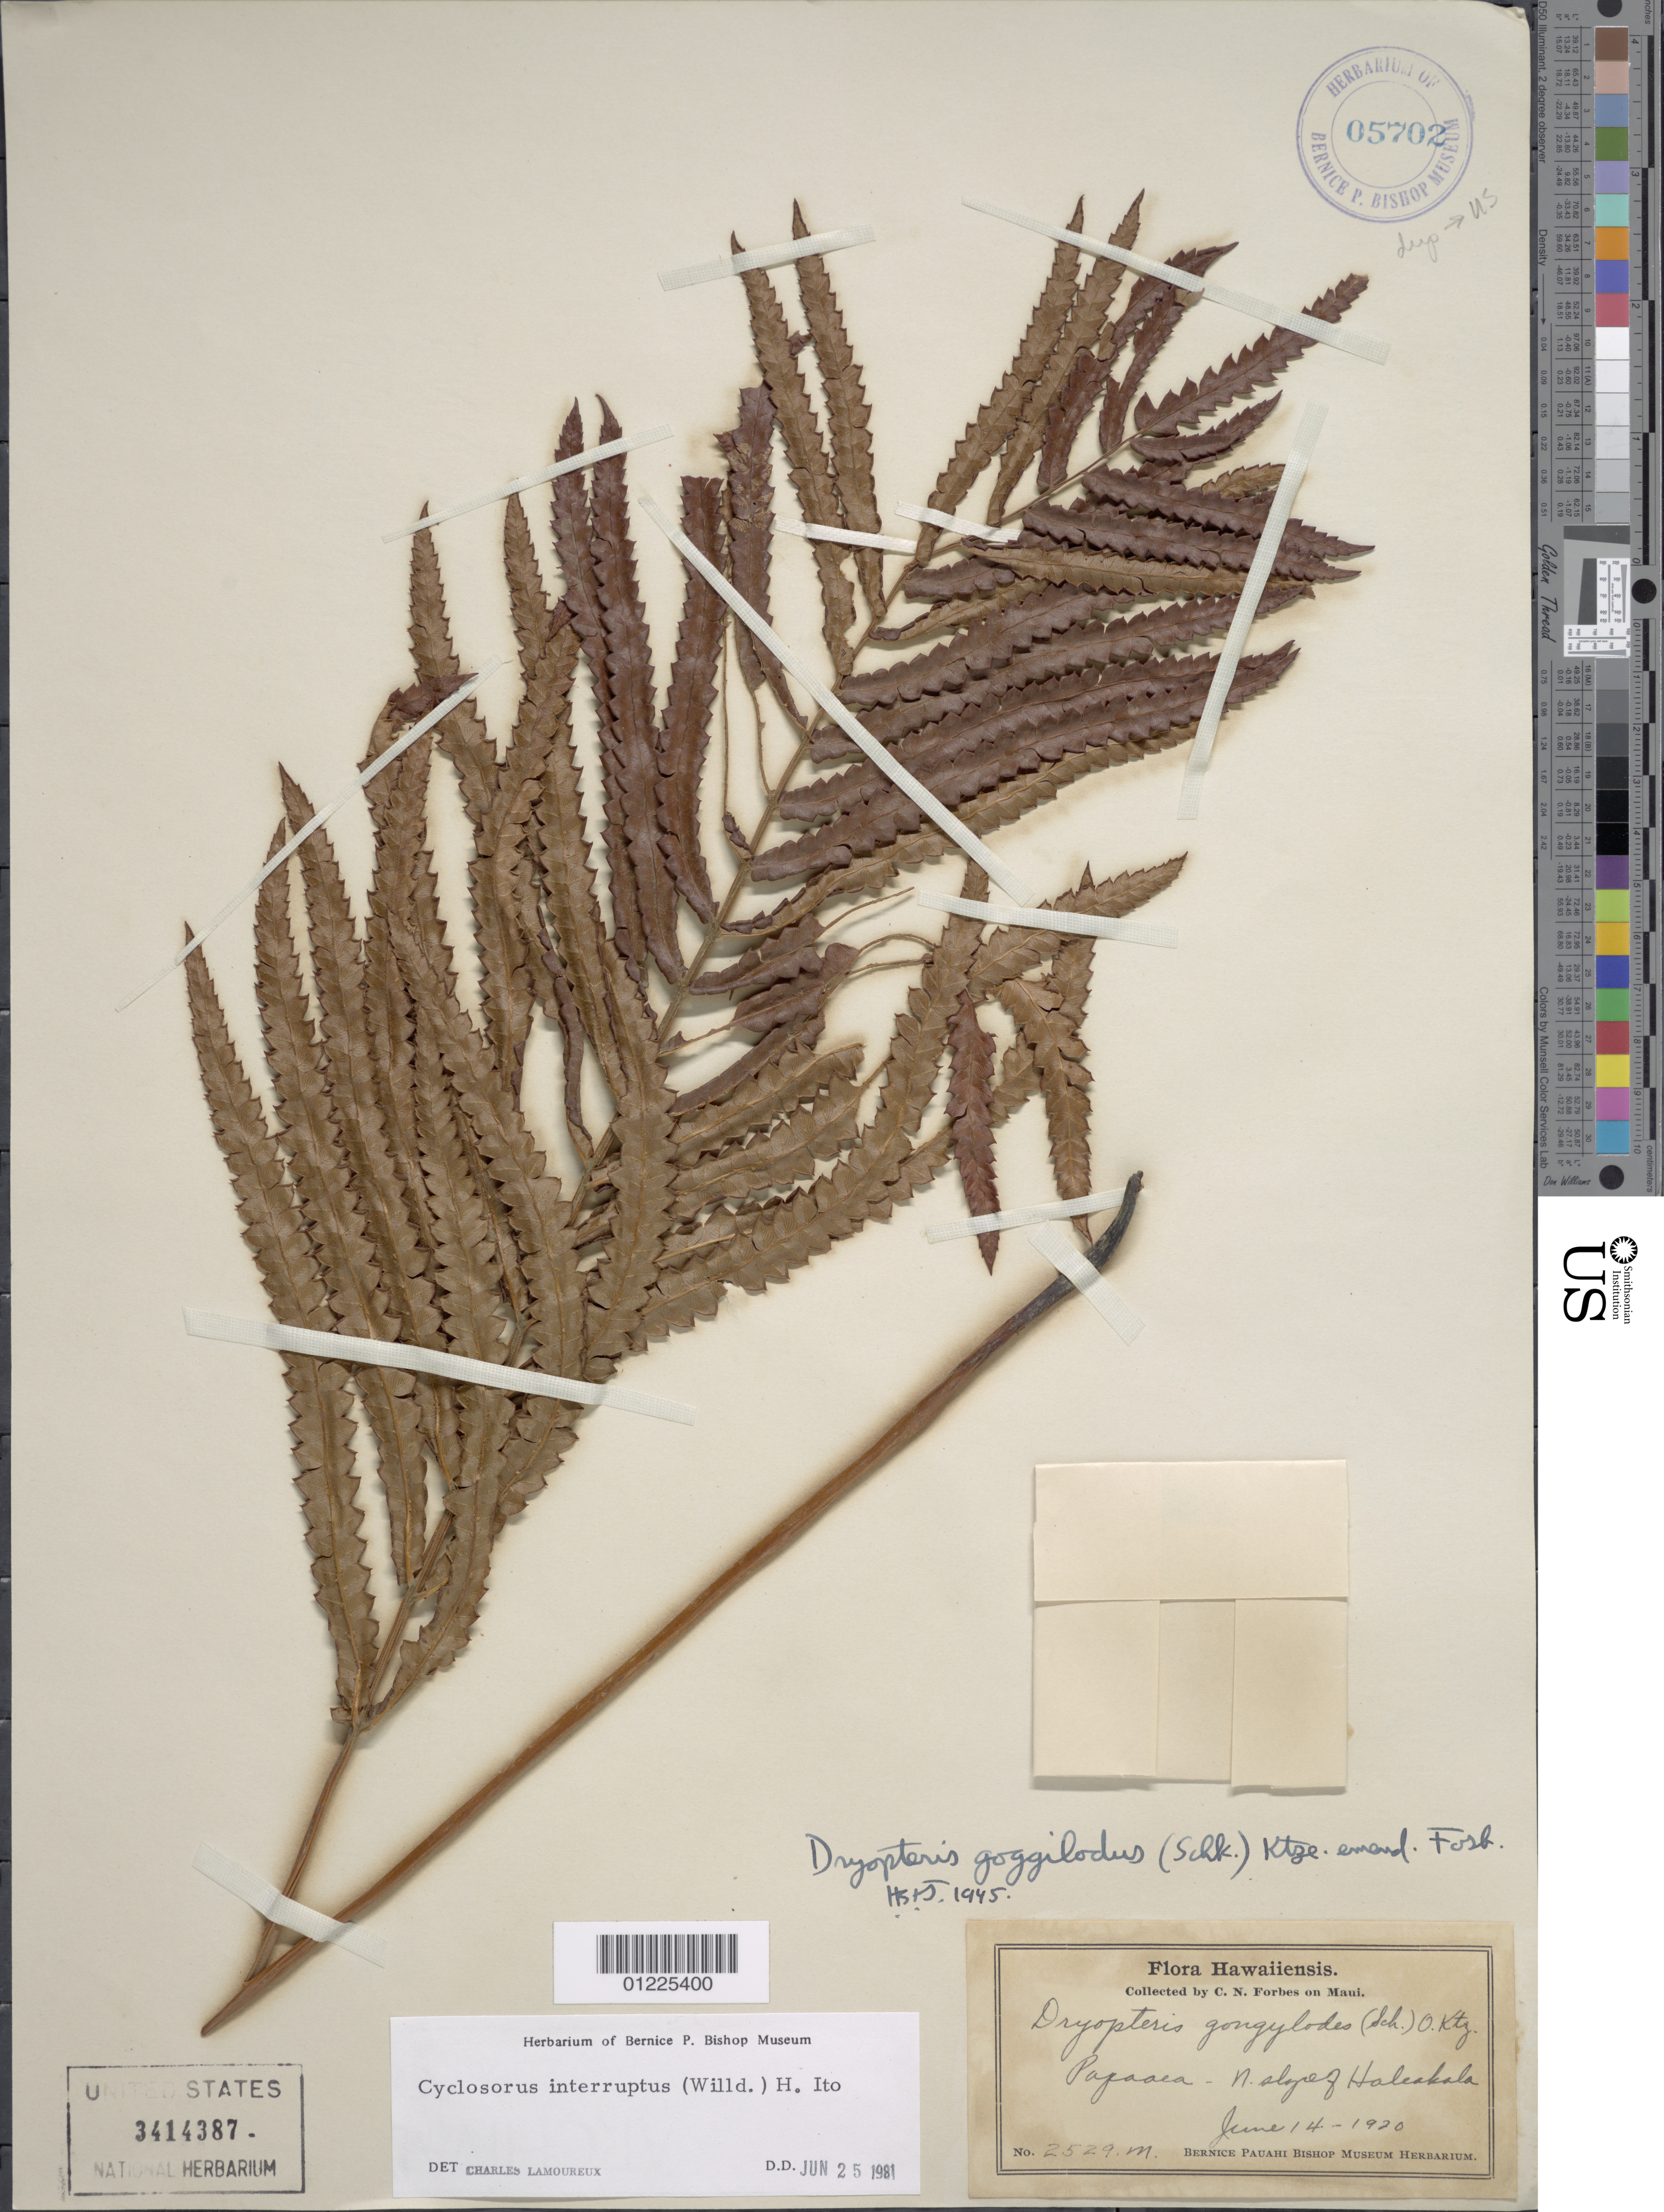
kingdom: Plantae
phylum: Tracheophyta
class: Polypodiopsida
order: Polypodiales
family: Thelypteridaceae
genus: Cyclosorus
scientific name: Cyclosorus interruptus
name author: (Willd.) H. Itô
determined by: Lamoureux, C.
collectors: C. N. Forbes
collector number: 2529.M.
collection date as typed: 14 Jun 1920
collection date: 1920-06-14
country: United States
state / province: Hawaii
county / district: Maui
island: Maui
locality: Papaaea-N slope of Haleakala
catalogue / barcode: US 3414387